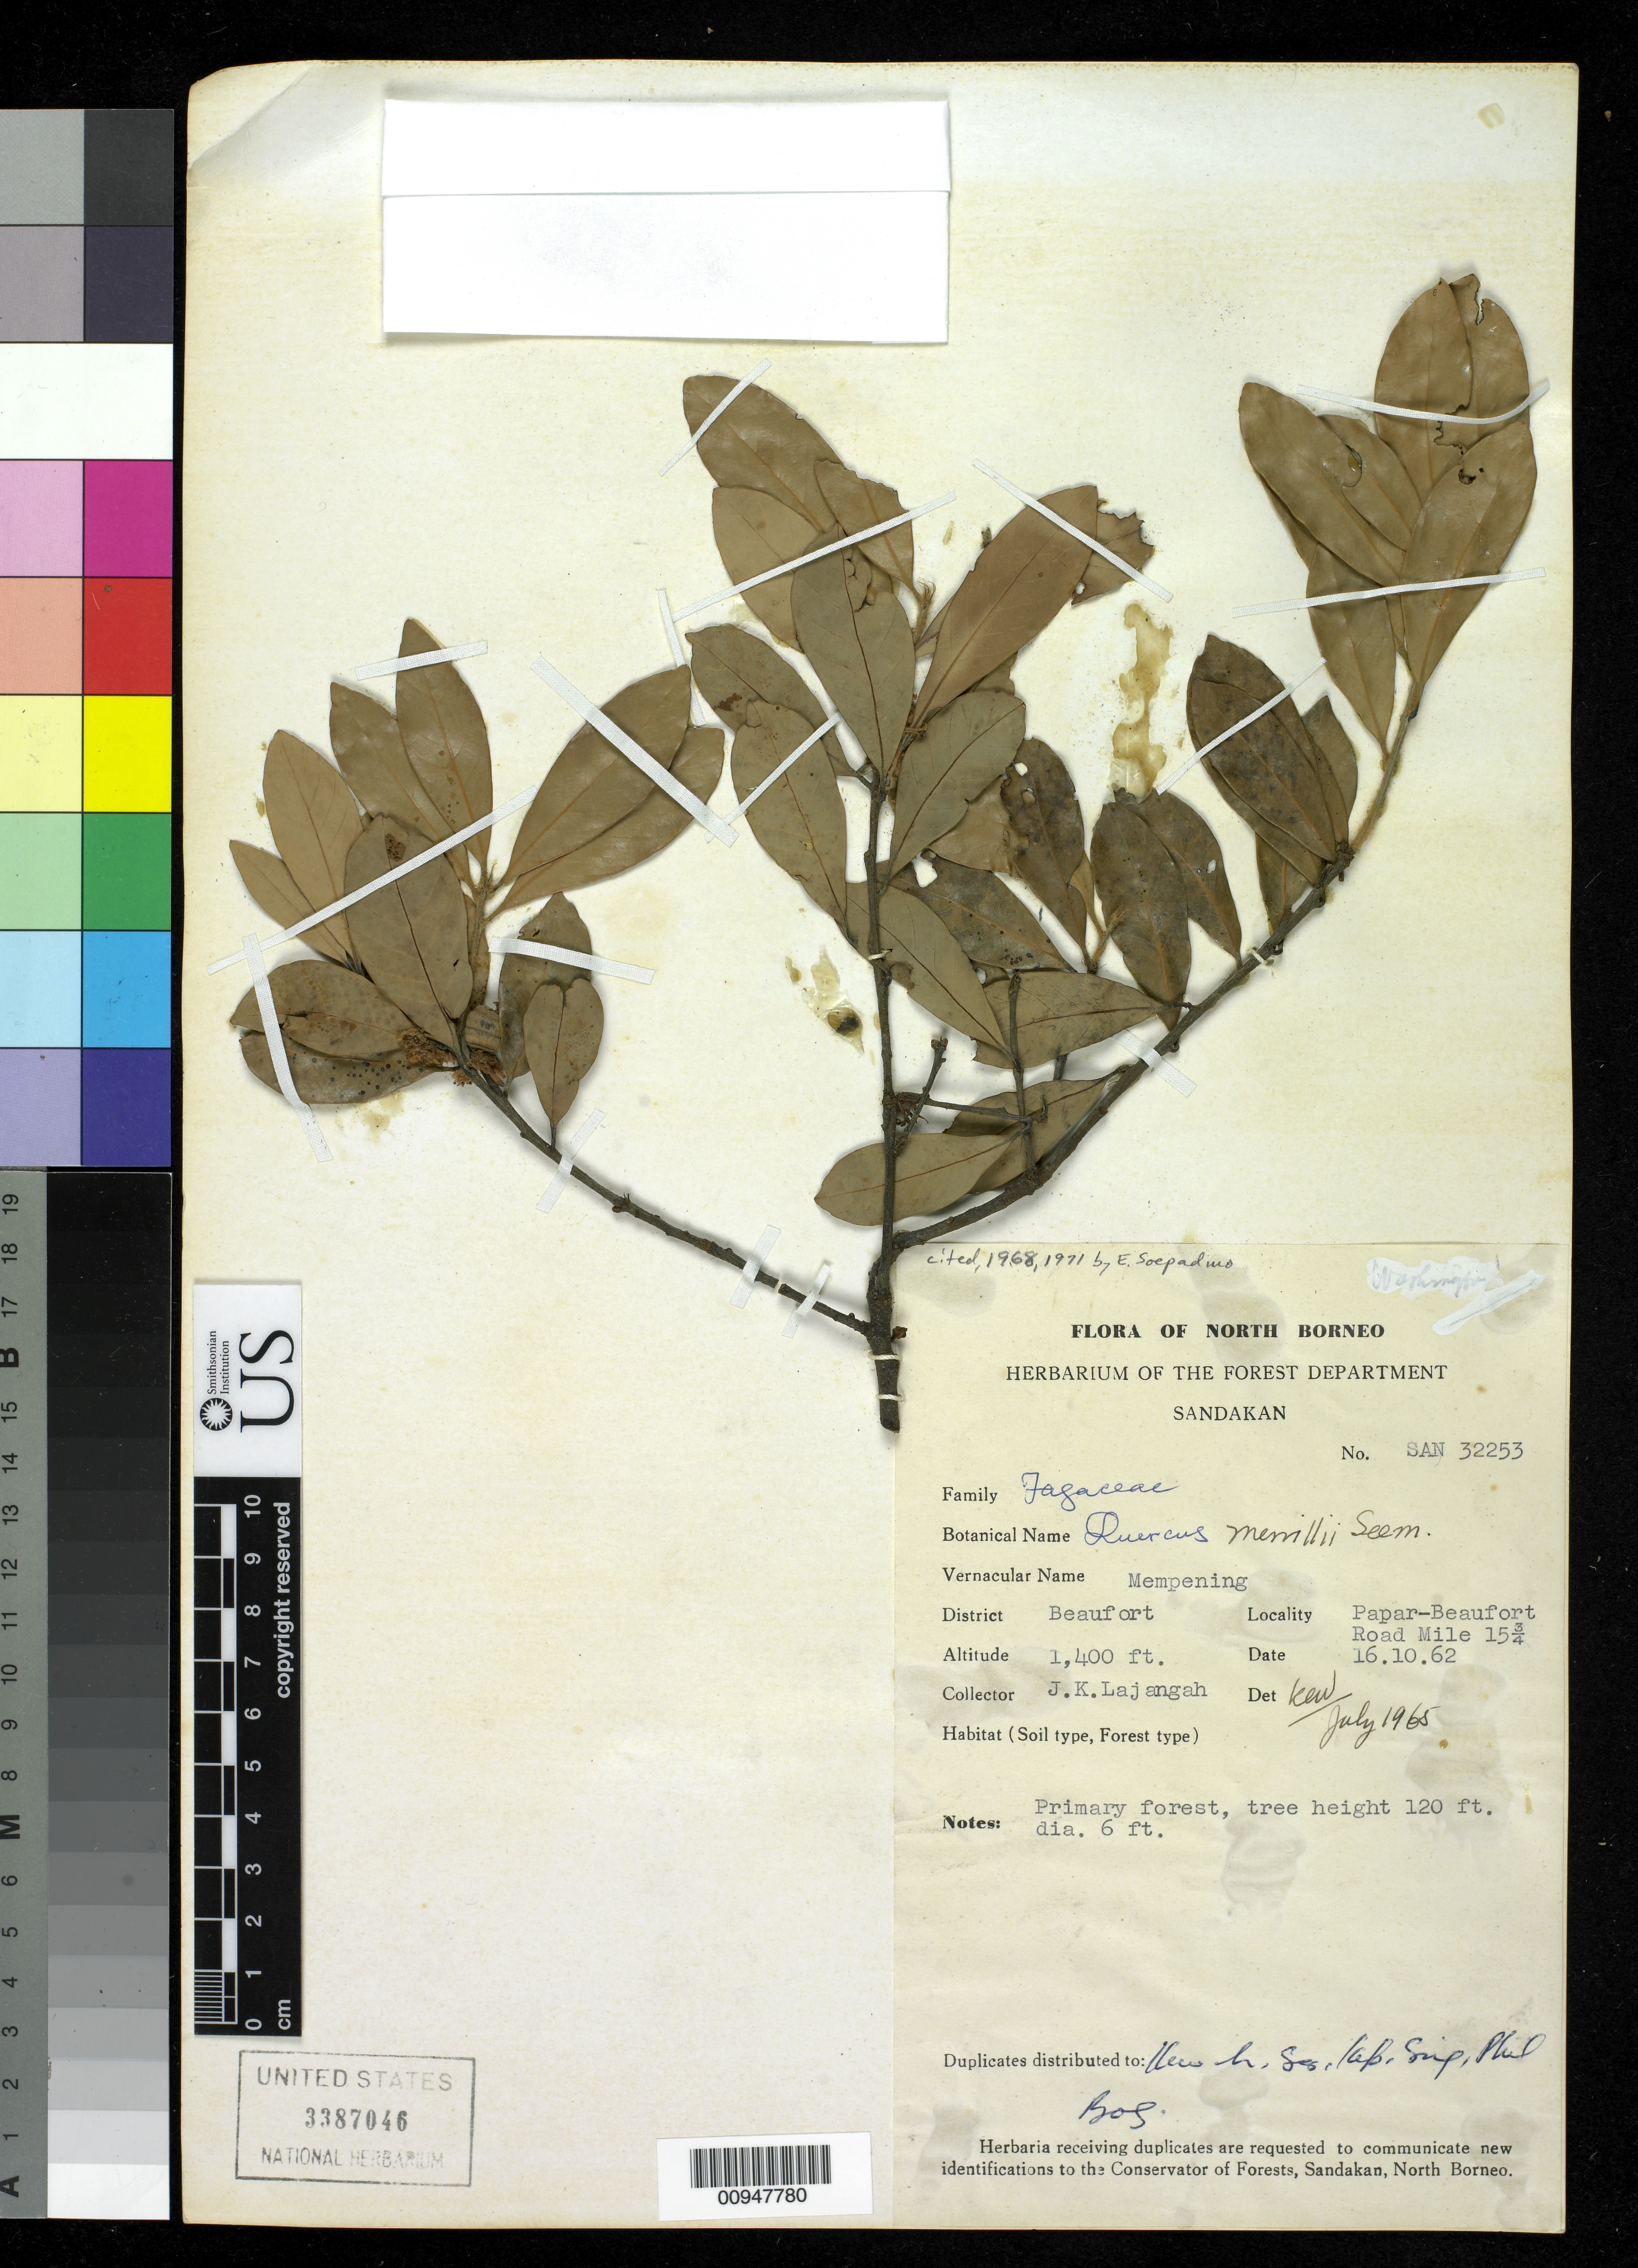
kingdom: Plantae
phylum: Tracheophyta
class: Magnoliopsida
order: Fagales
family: Fagaceae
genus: Quercus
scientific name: Quercus merrillii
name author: Seemen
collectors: J.K. Lajangah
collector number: SAN 32253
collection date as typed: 16 Oct 1962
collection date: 1962-10-16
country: Malaysia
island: Borneo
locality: Sandakan, North Borneo, Beaufort District, Papar-Beaufort Road Mile 15 3/4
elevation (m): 427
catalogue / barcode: US 3387046